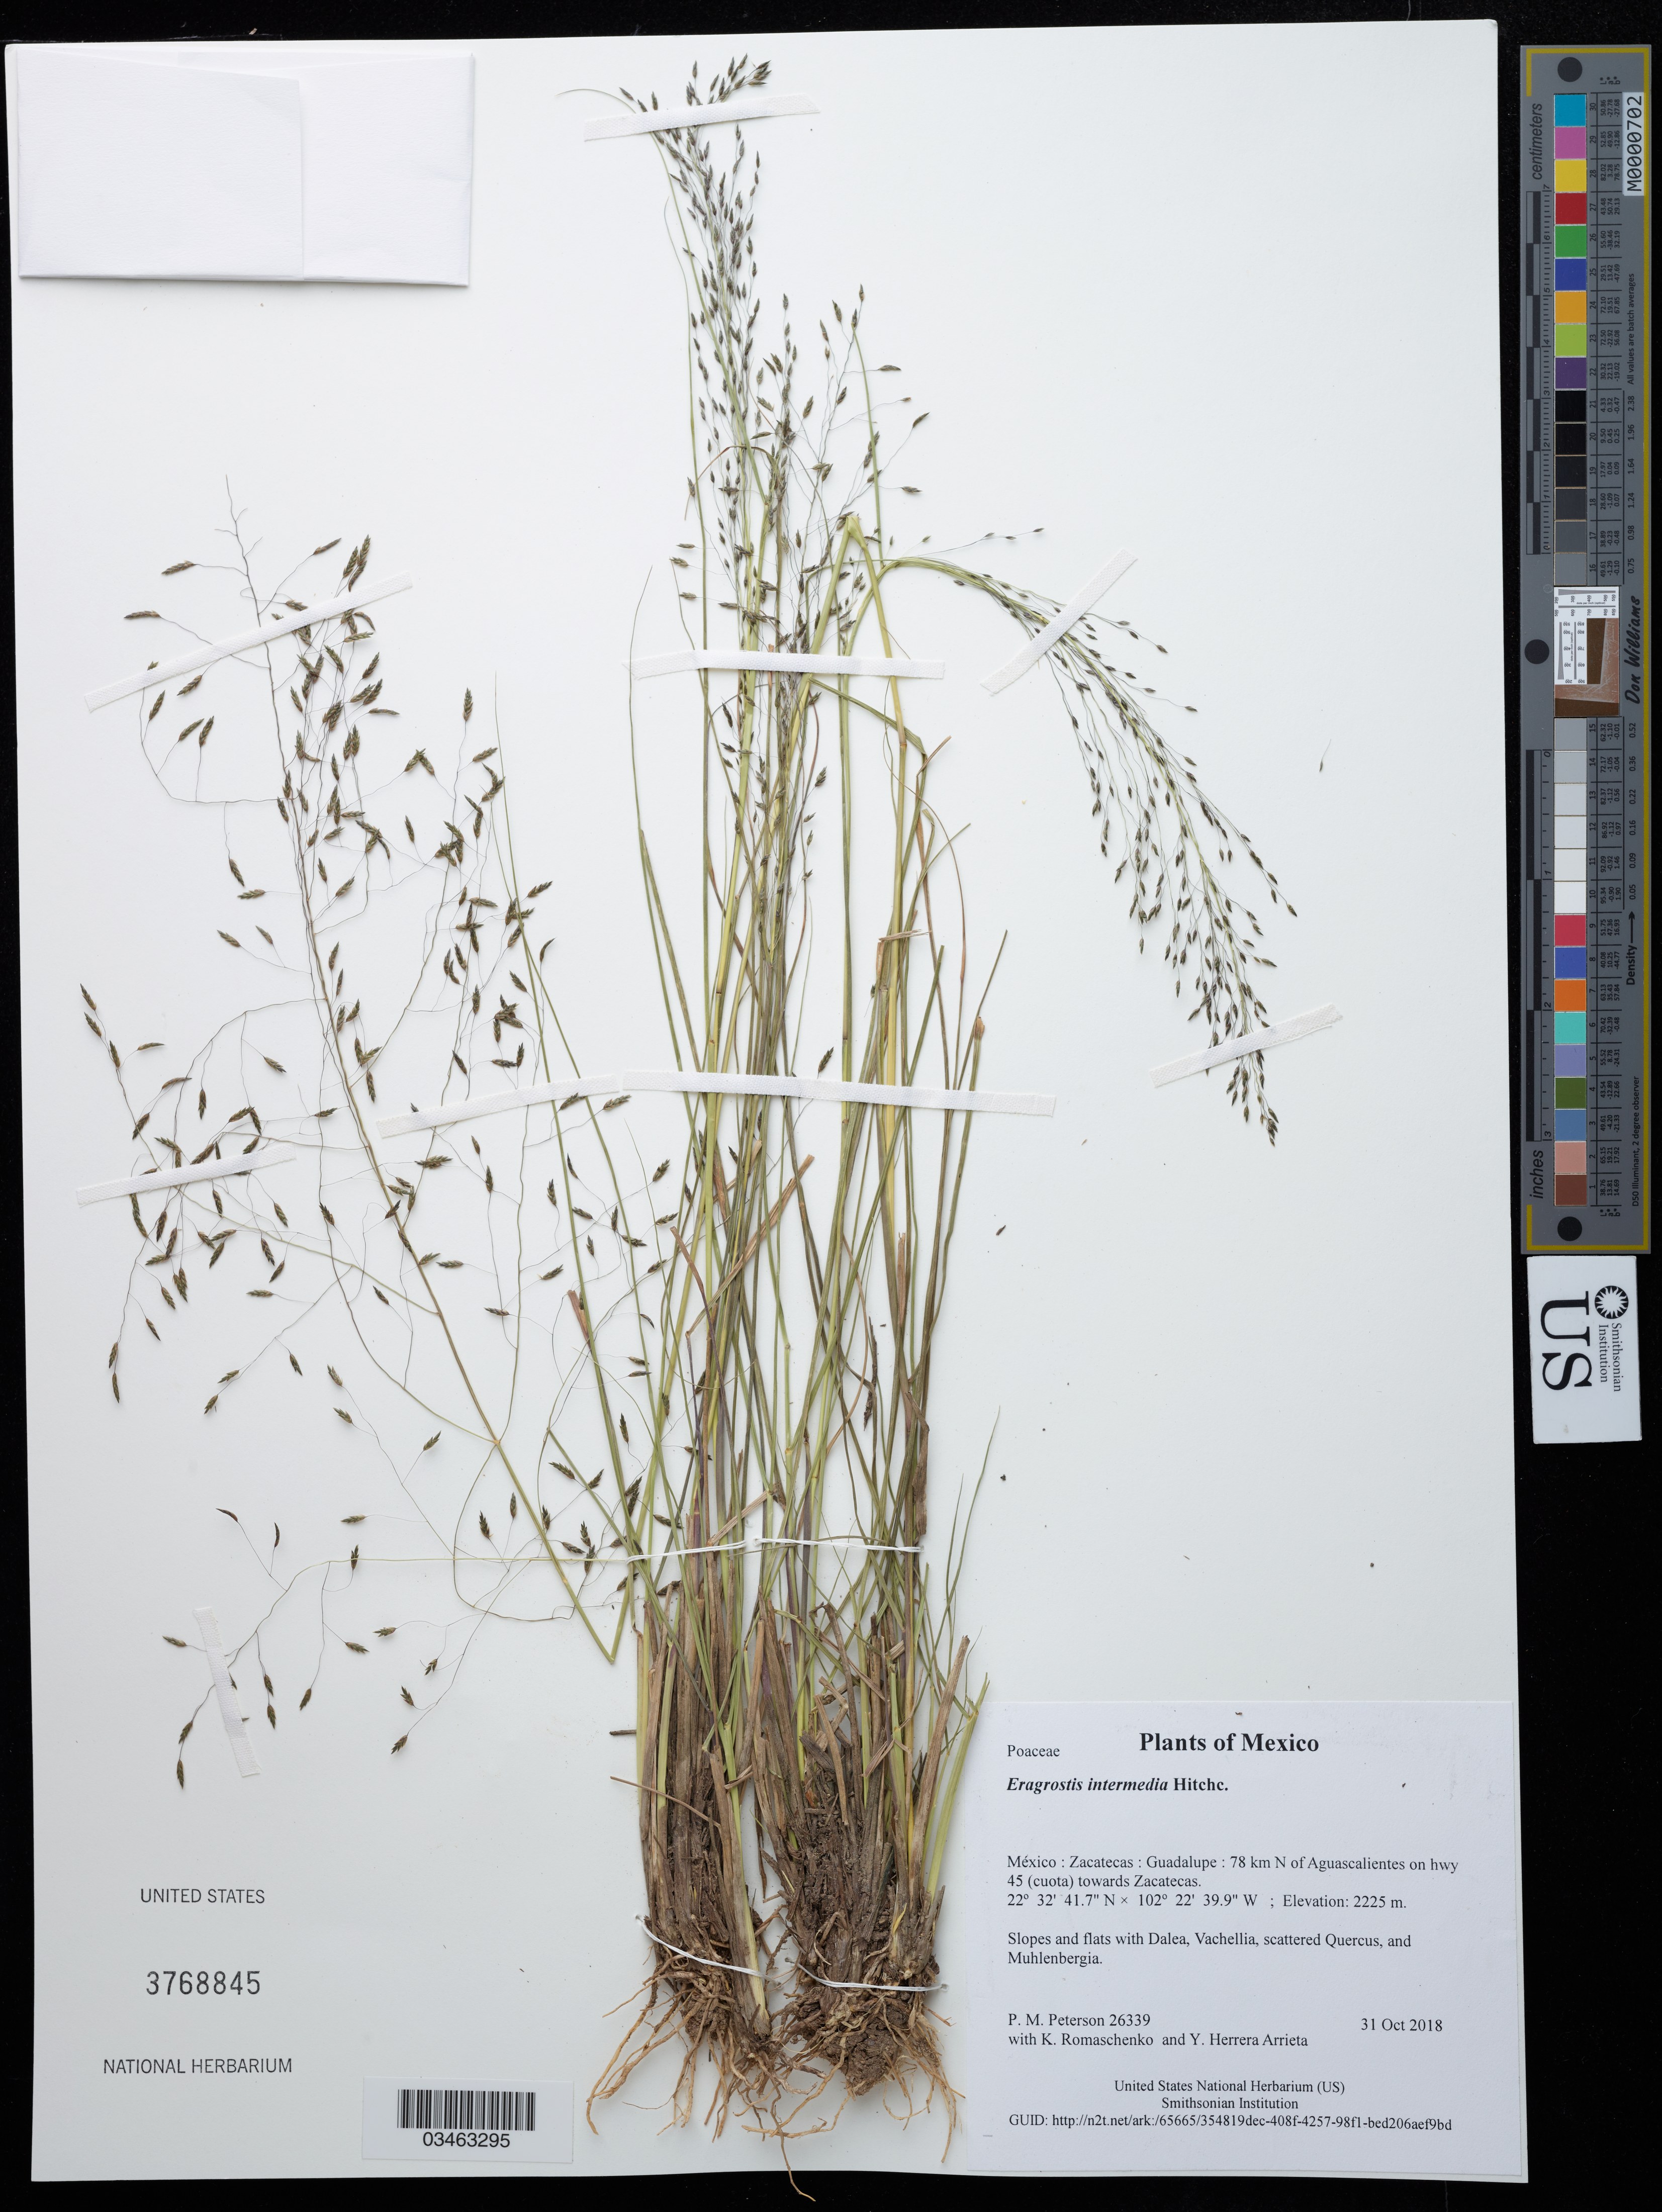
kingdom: Plantae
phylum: Tracheophyta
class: Liliopsida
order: Poales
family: Poaceae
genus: Eragrostis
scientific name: Eragrostis intermedia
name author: Hitchc.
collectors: P. M. Peterson, K. Romaschenko & Y. Herrera Arrieta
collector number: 26339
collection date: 2018-10-31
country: México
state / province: Zacatecas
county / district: Guadalupe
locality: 78 km N of Aguascalientes on hwy 45 (cuota) towards Zacatecas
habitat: Slopes and flats with Dalea, Vachellia, scattered Quercus, and Muhlenbergia.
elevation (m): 2225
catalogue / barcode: US 3768845